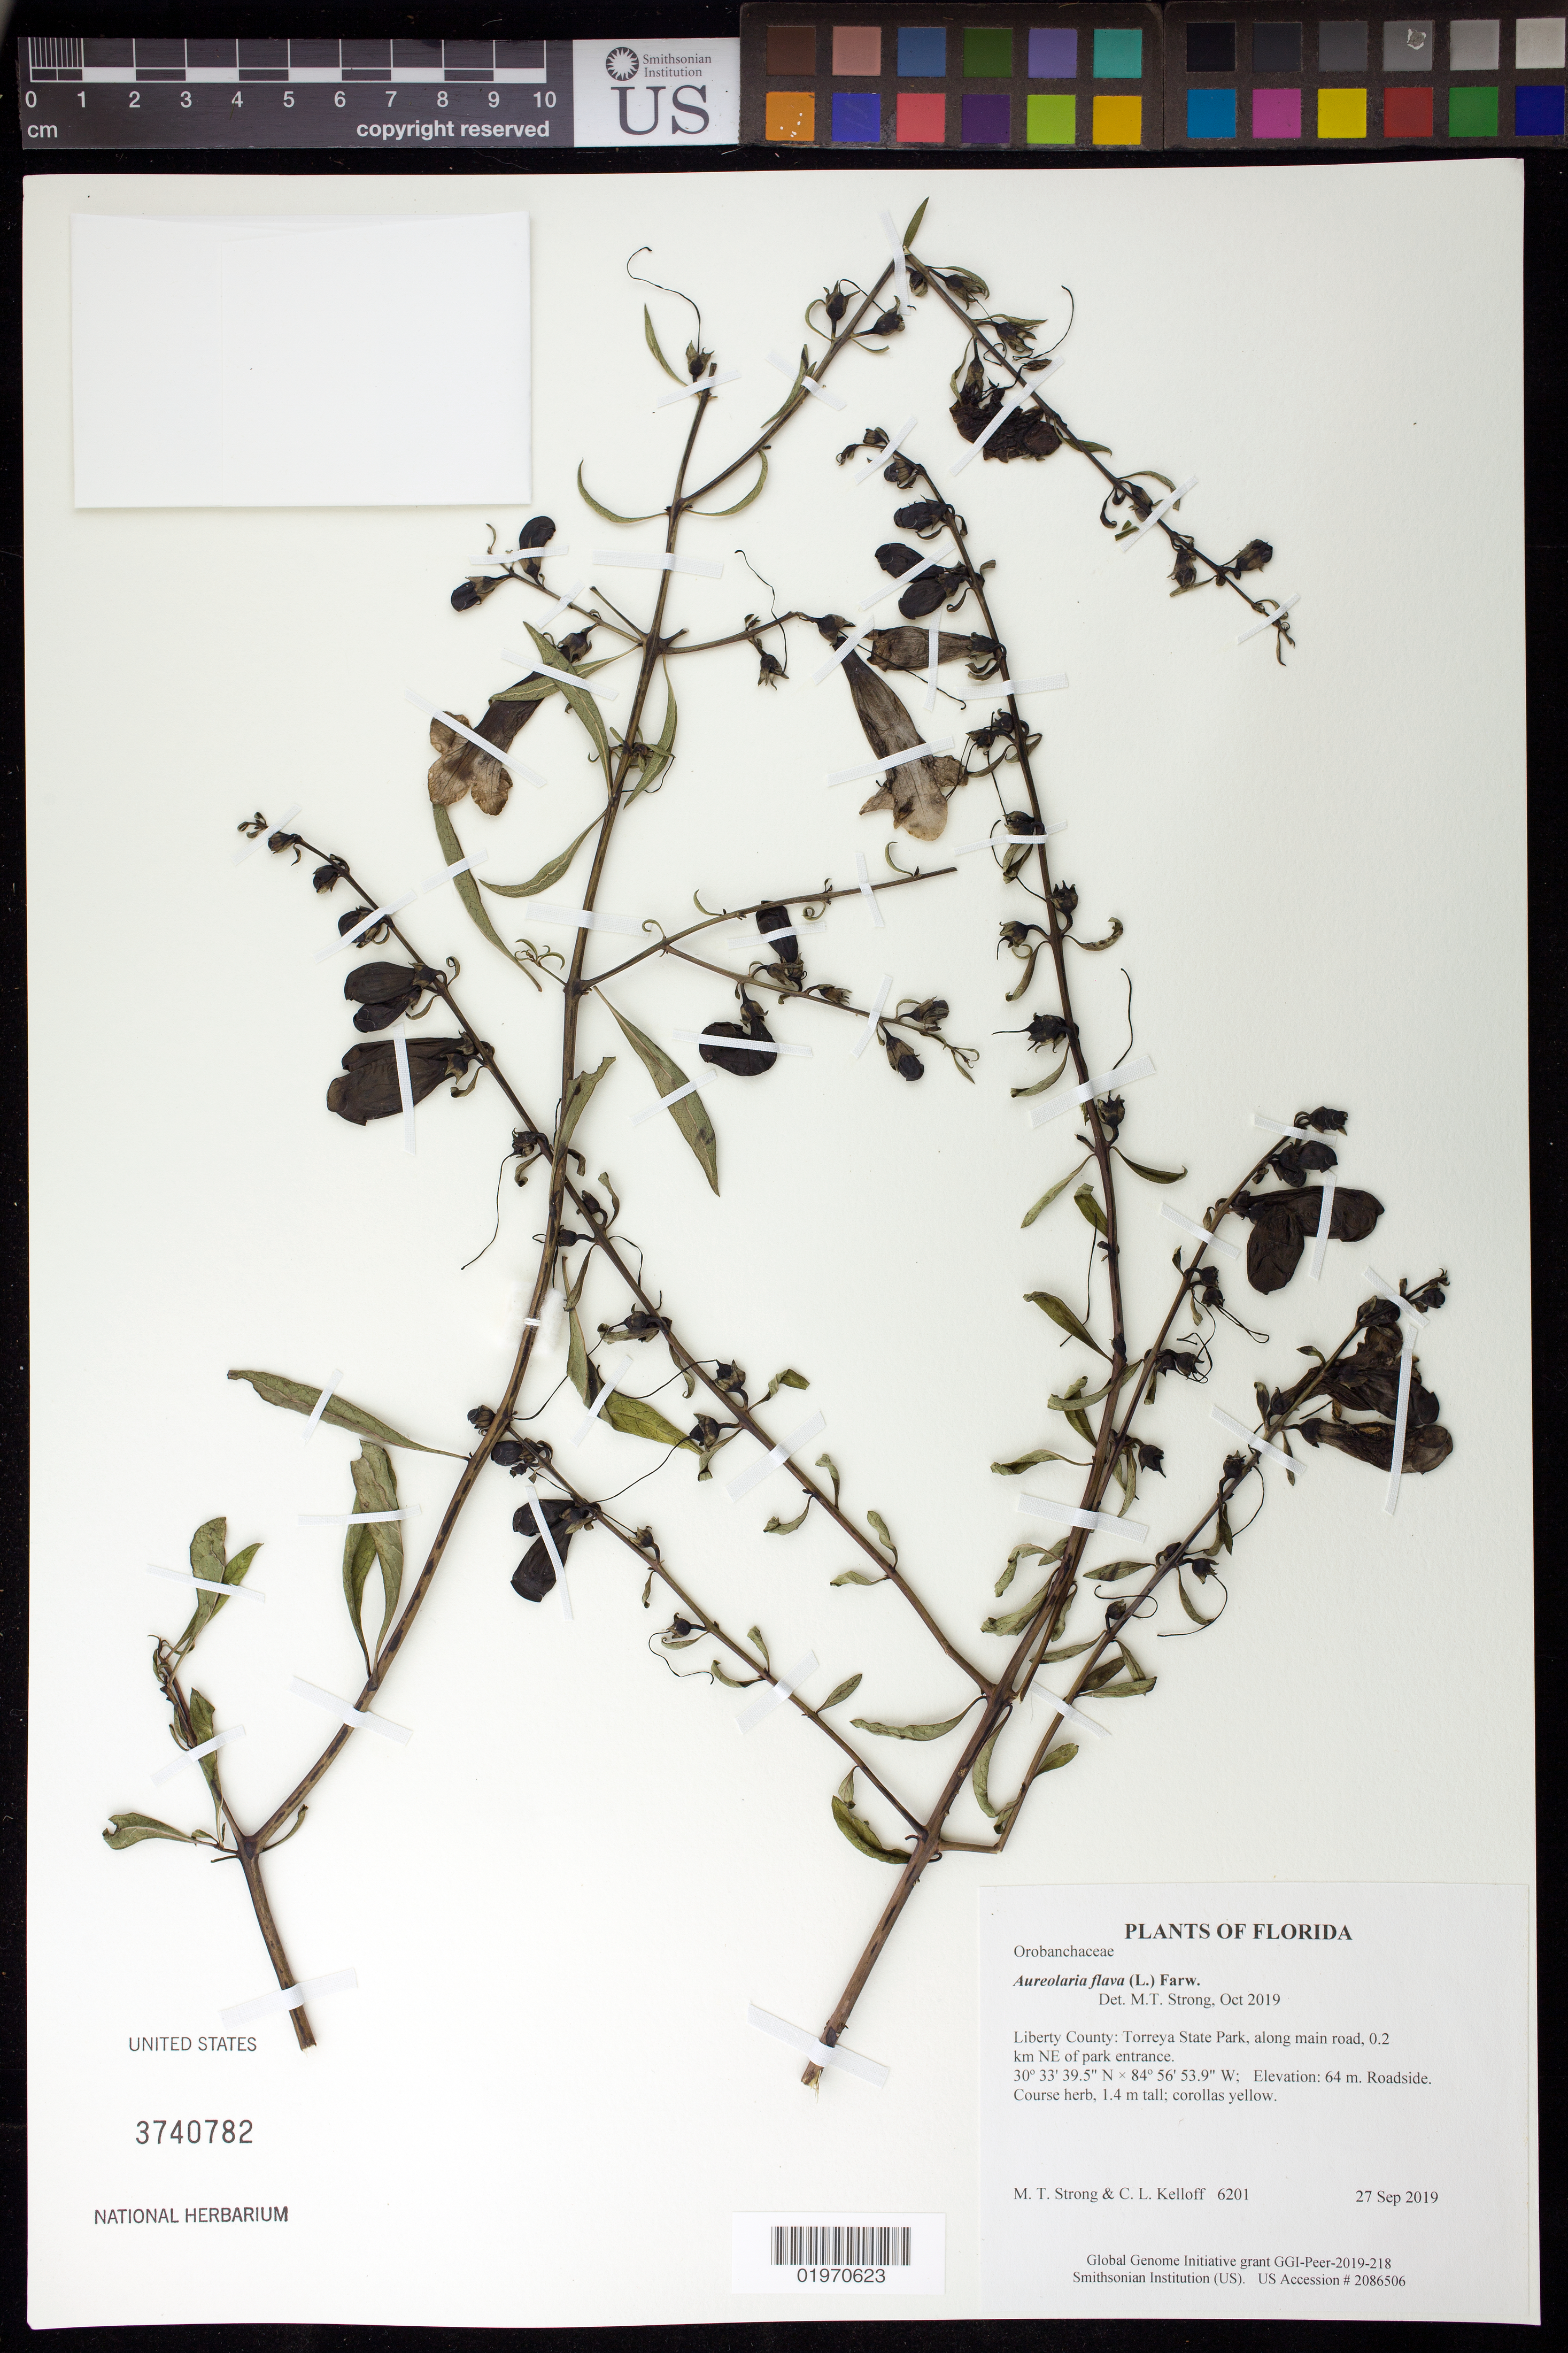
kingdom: Plantae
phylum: Tracheophyta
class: Magnoliopsida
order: Lamiales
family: Orobanchaceae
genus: Aureolaria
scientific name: Aureolaria flava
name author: (L.) Farw.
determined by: Strong, Mark T., (BOT), Smithsonian Institution - National Museum of Natural History (UNITED STATES)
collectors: M. T. Strong & C. L. Kelloff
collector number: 6201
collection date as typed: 27 Sep 2019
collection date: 2019-09-27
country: United States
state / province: Florida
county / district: Liberty County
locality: Torreya State Park, along main road, 0.2 km NE of park entrance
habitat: Roadside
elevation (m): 64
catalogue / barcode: US 3740782